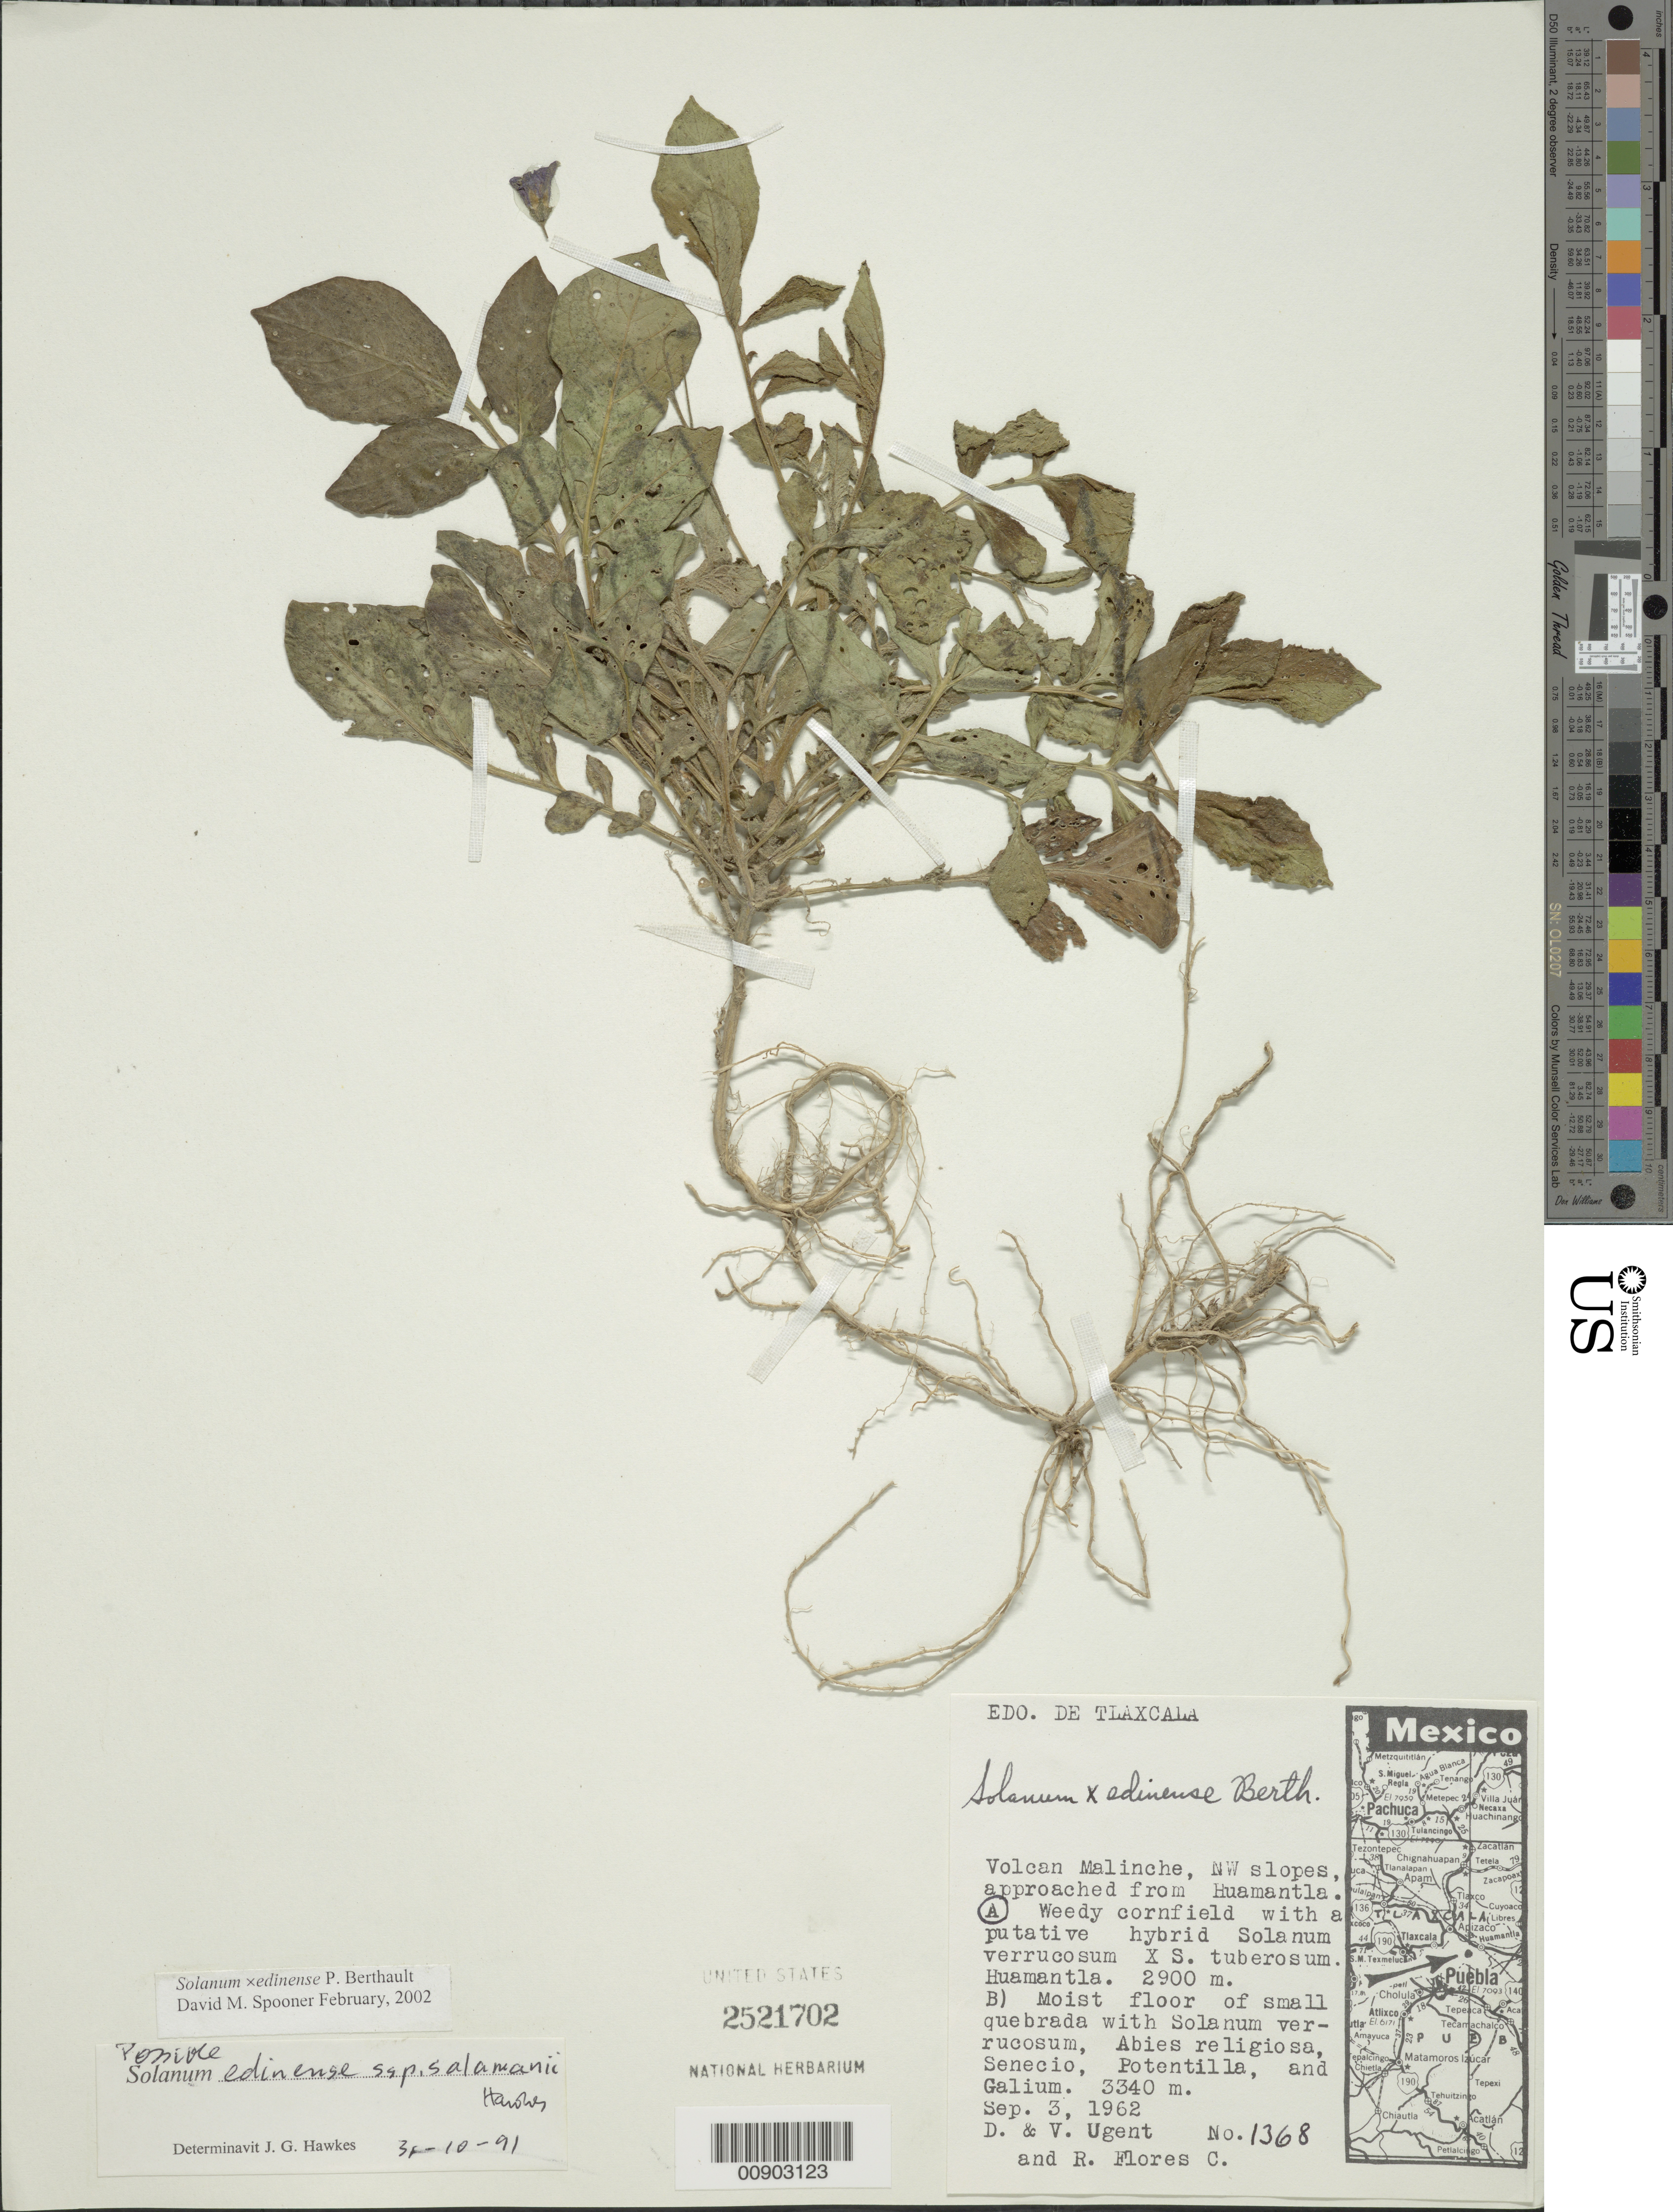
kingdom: Plantae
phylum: Tracheophyta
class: Magnoliopsida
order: Solanales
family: Solanaceae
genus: Solanum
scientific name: Solanum x edinense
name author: P. Berthault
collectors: D. Ugent, V. Ugent & R. Flores-C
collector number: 1368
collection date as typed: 03 Sep 1962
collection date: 1962-09-03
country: Mexico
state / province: Tlaxcala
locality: Volcan Malinche, NW slopes approached from Huamantla.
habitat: Weedy cornfield with a putative hybrid Solanum verrucosum X S. tuberosum.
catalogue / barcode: US 2521702